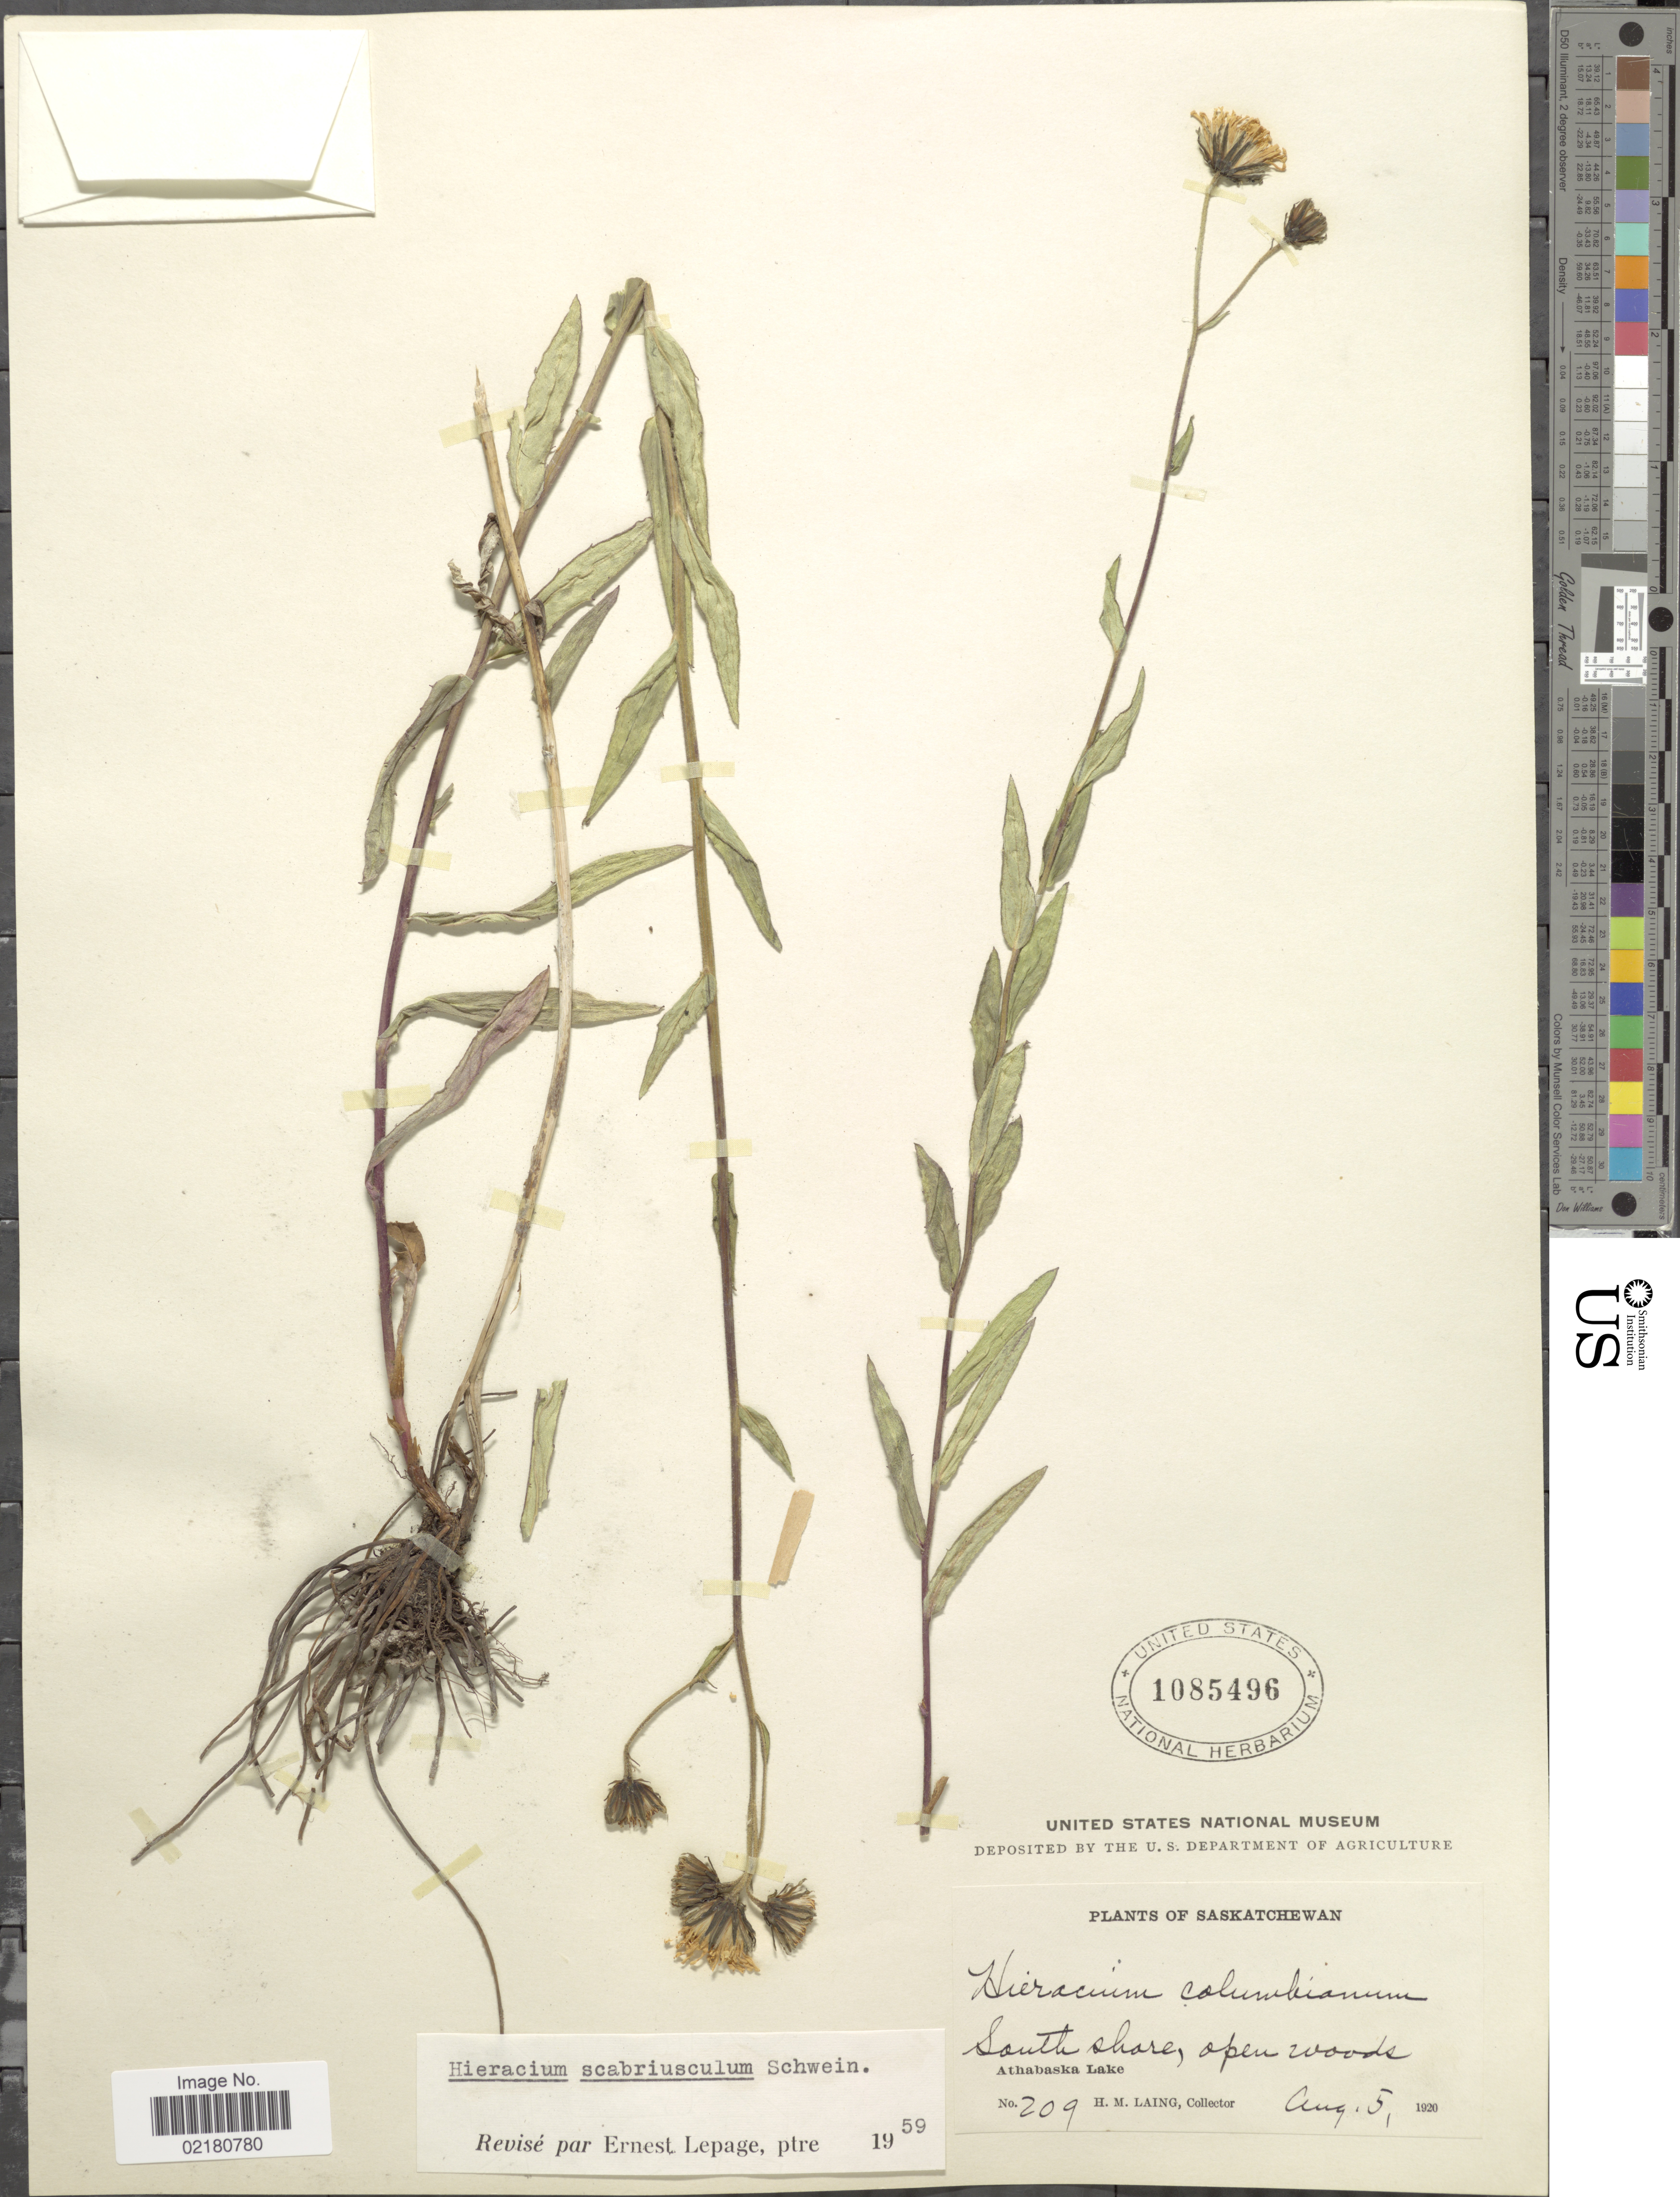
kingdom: Plantae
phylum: Tracheophyta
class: Magnoliopsida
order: Asterales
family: Asteraceae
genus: Hieracium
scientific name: Hieracium umbellatum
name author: L.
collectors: H. Laing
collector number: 209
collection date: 1920-08-05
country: Canada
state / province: Saskatchewan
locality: Saskatchewan, South Shore, Athabaska Lake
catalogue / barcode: US 1085496